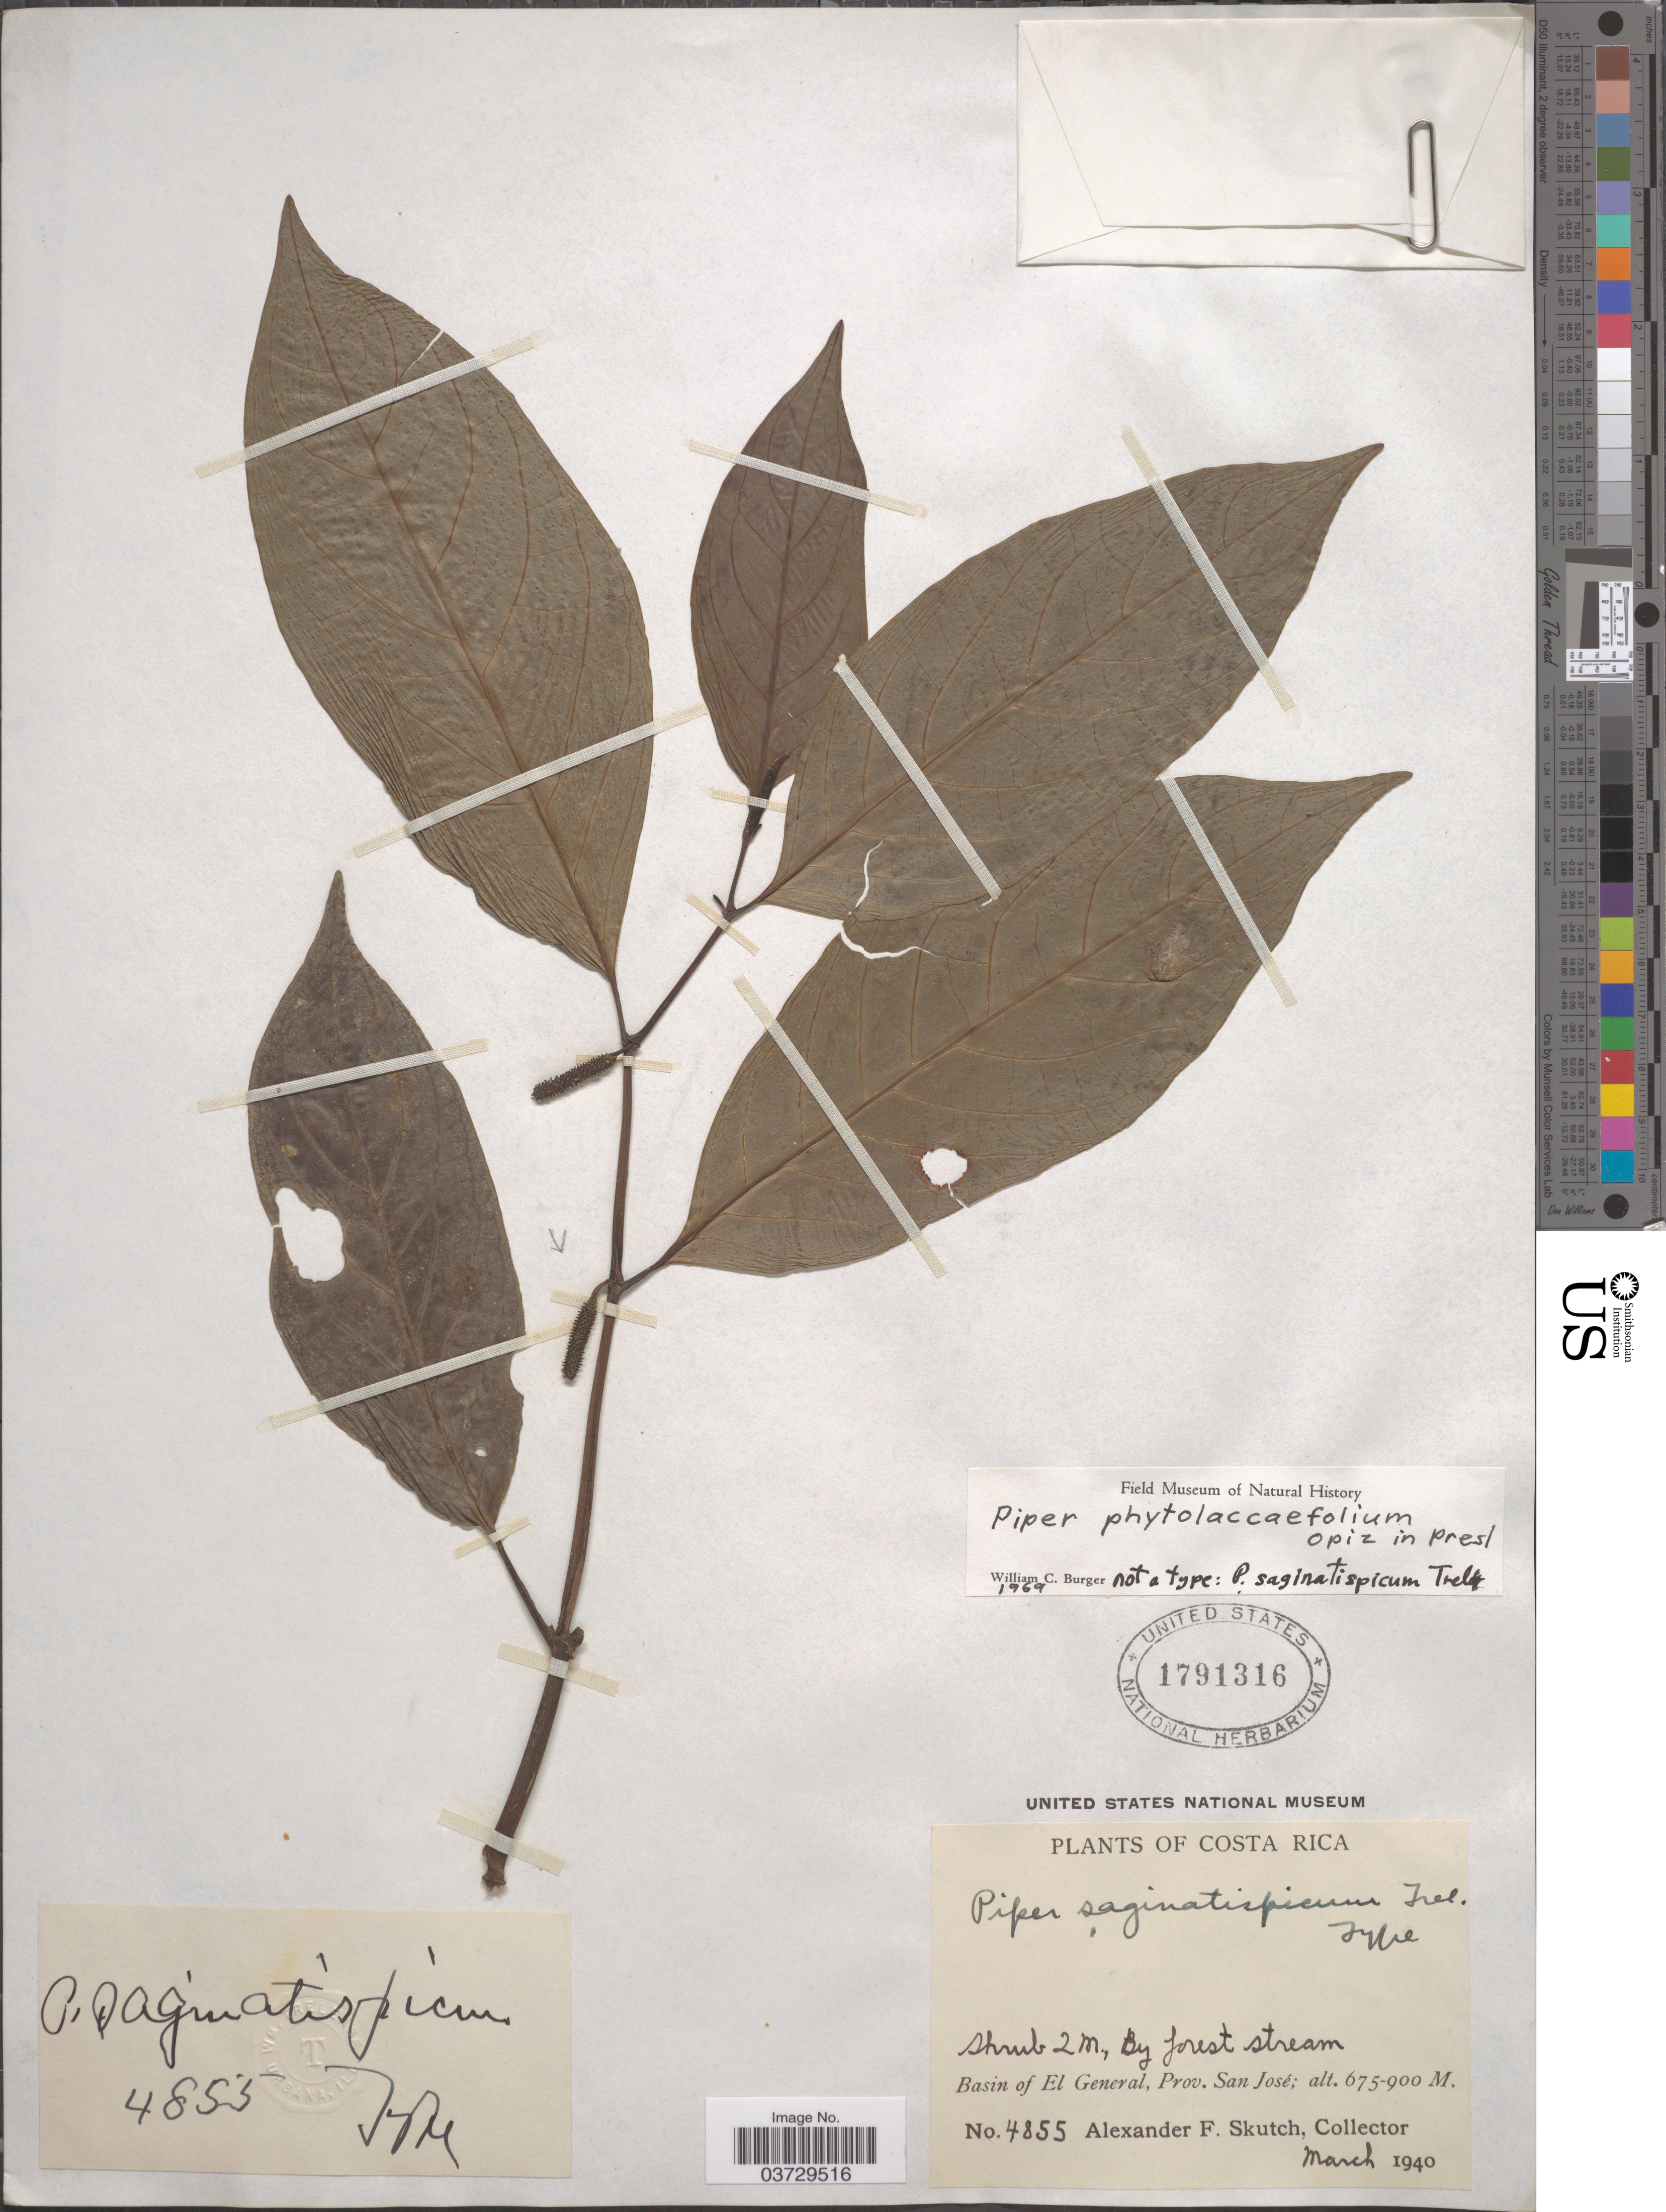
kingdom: Plantae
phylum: Tracheophyta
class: Magnoliopsida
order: Piperales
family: Piperaceae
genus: Piper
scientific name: Piper phytolaccifolium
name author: Opiz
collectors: A. F. Skutch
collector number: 4855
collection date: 1940-03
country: Costa Rica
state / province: San José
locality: Basin of El General.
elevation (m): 675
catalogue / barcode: US 1791316